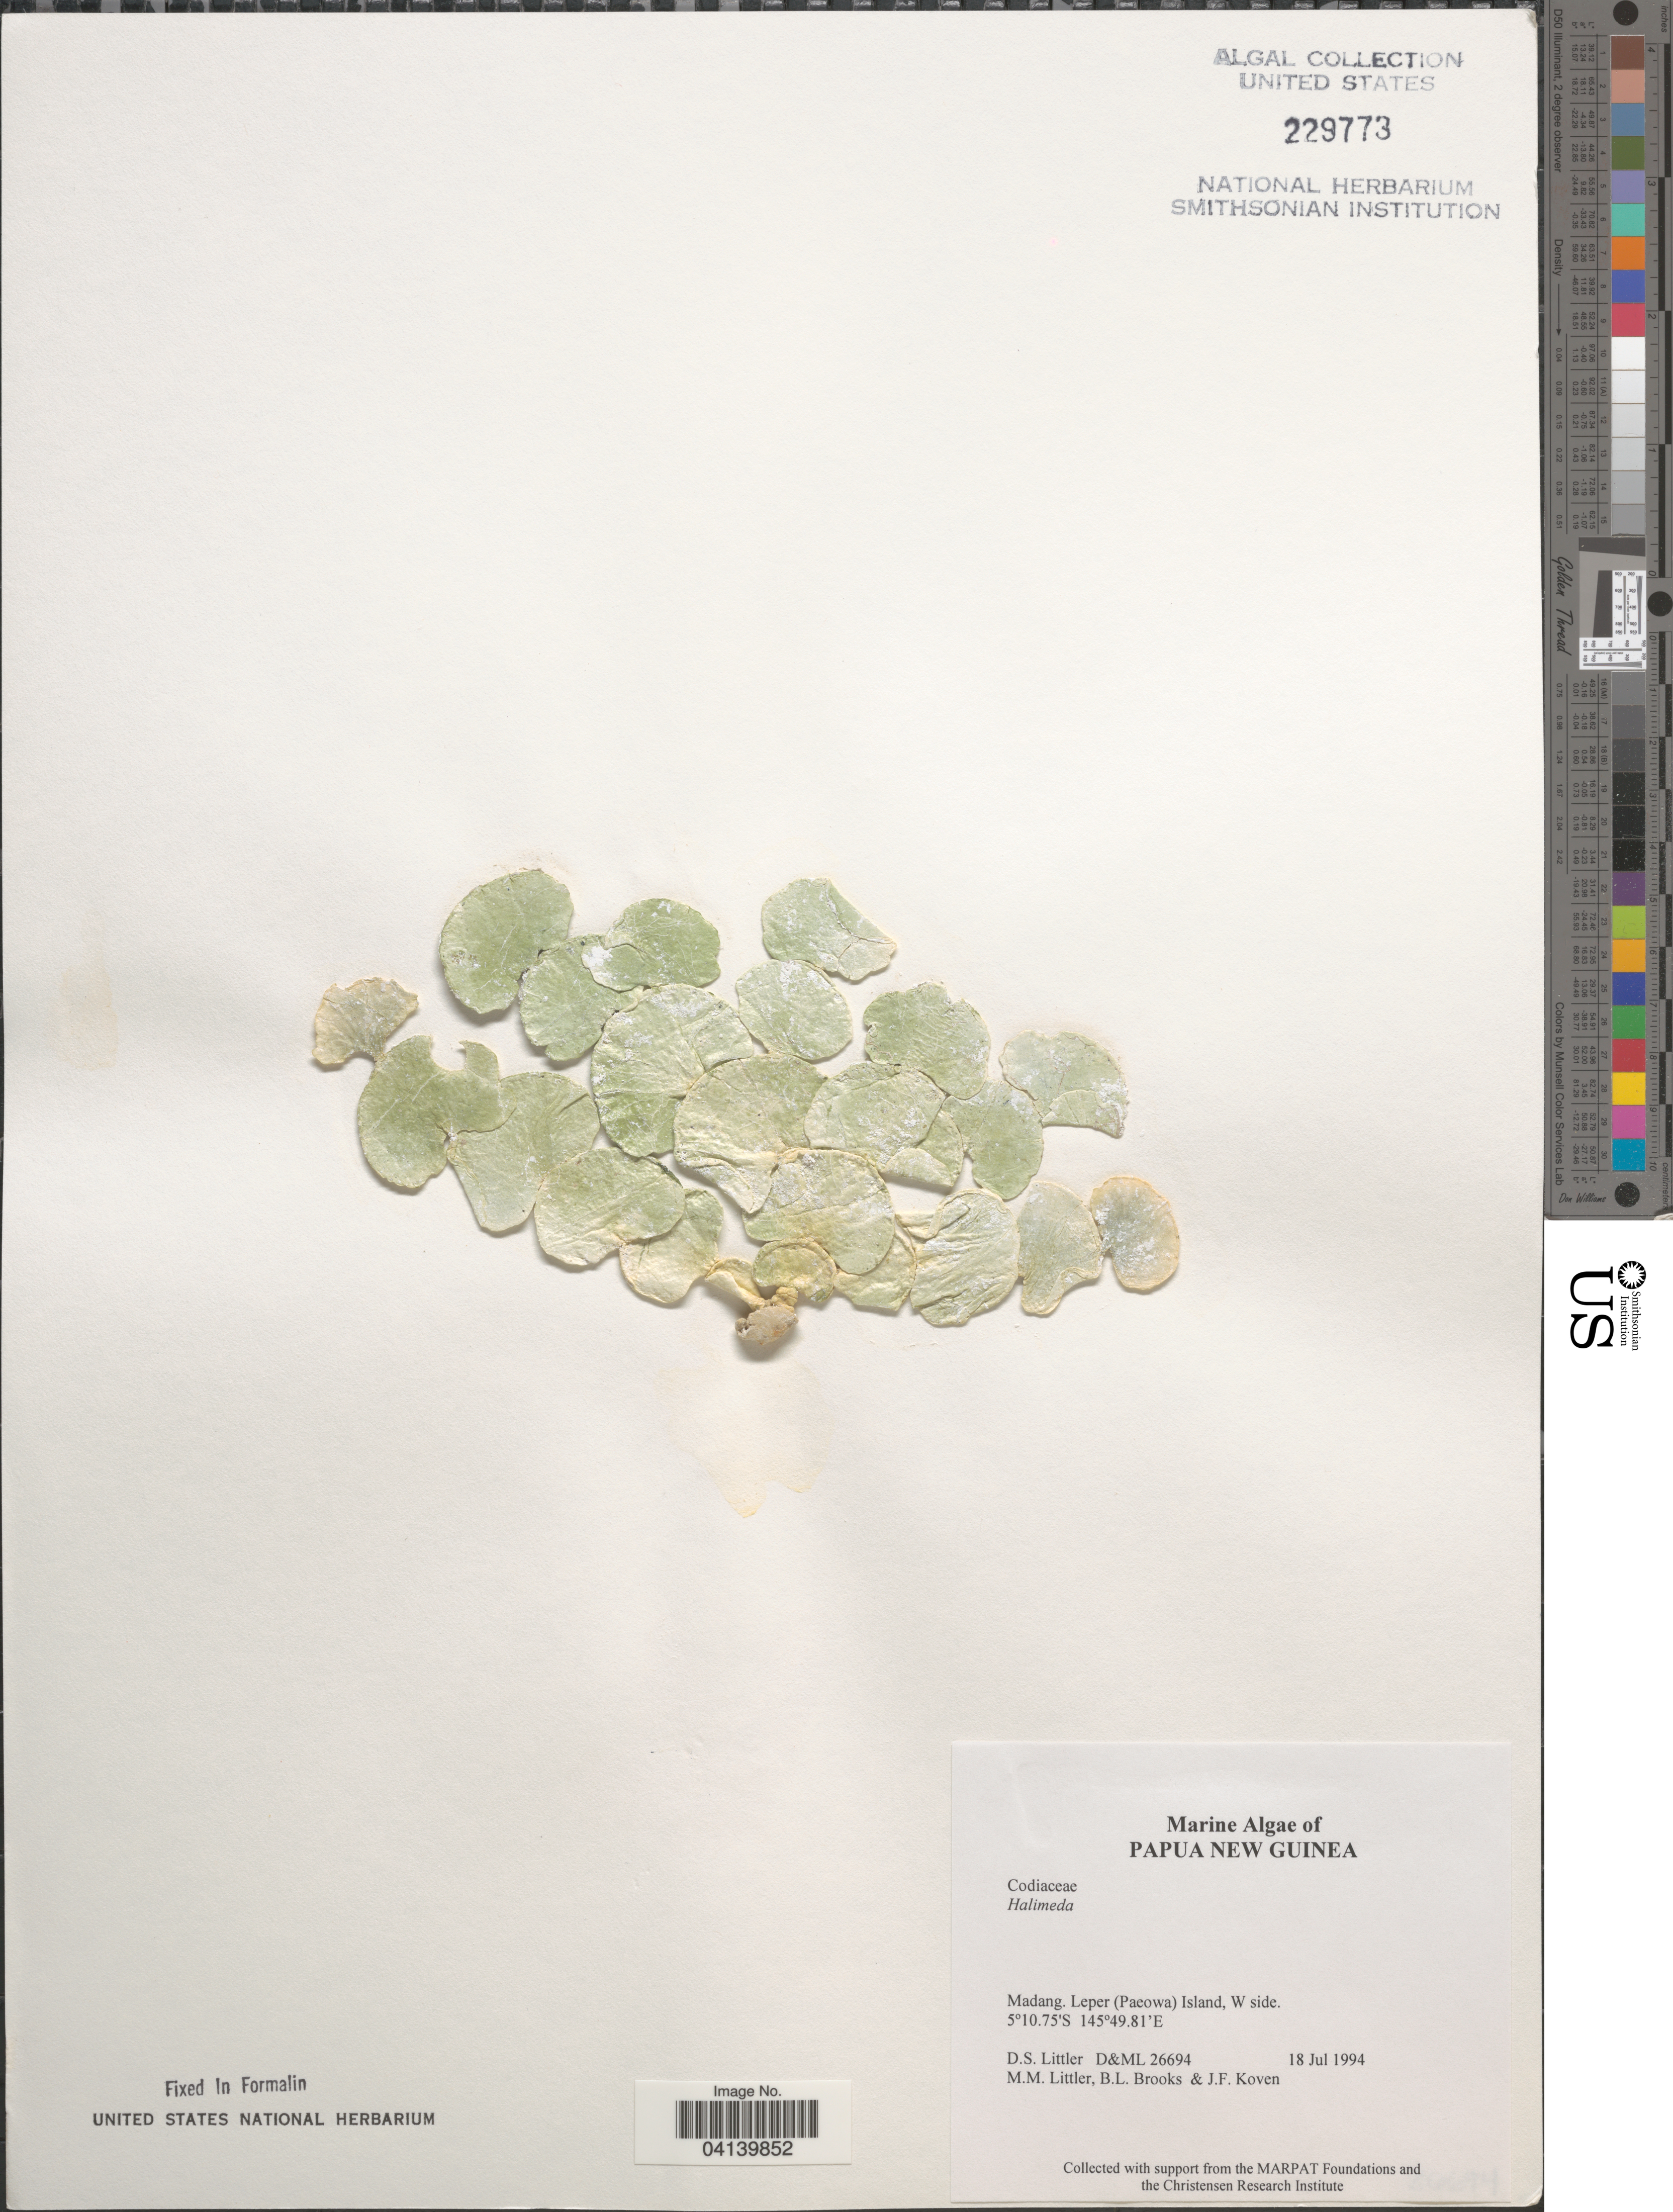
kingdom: Plantae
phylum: Chlorophyta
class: Ulvophyceae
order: Bryopsidales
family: Halimedaceae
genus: Halimeda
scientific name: Halimeda sp.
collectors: D. S. Littler, B. Brooks & J. Koven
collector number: D&ML 26694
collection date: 1994-07-18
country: Papua New Guinea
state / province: Madang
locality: Leper (Paeowa) Island, W side.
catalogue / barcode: US 229773